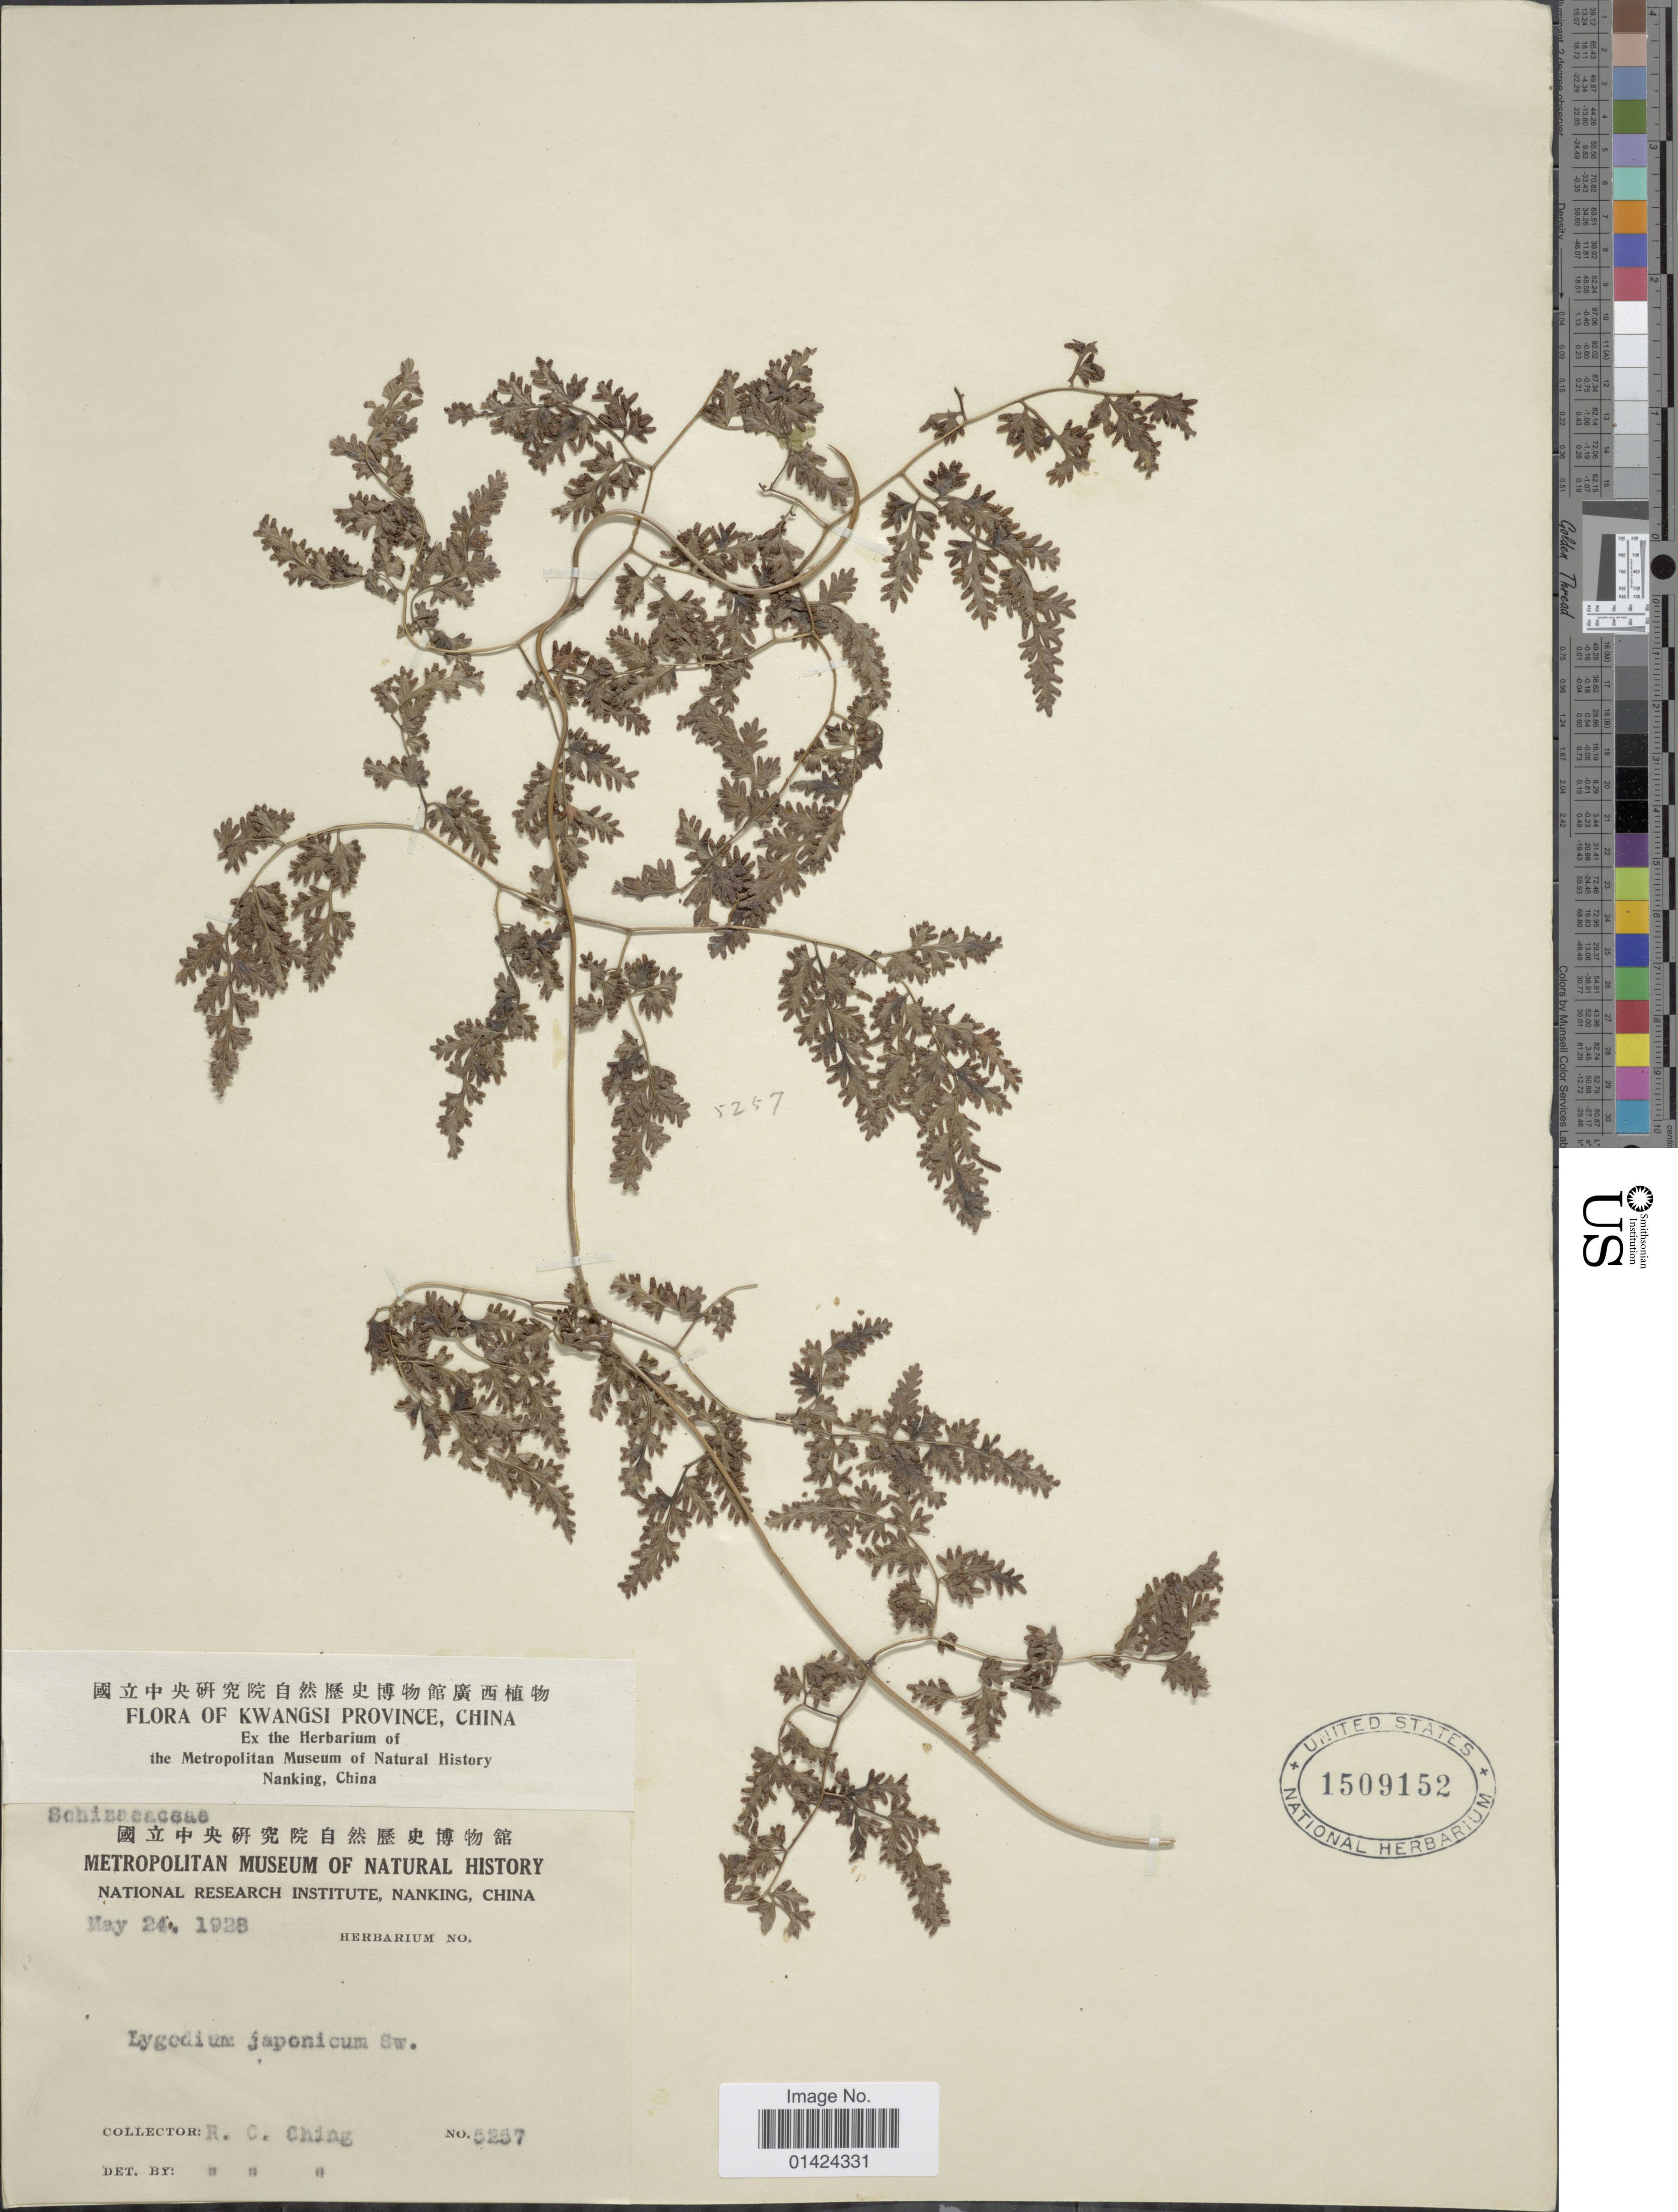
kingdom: Plantae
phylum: Tracheophyta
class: Polypodiopsida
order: Schizaeales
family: Lygodiaceae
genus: Lygodium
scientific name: Lygodium japonicum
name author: (Thunb.) Sw.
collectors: R. C. Ching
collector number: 5257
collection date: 1928-05-24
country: China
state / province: Guangxi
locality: Kwangsi Province. Nanking.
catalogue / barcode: US 1509152